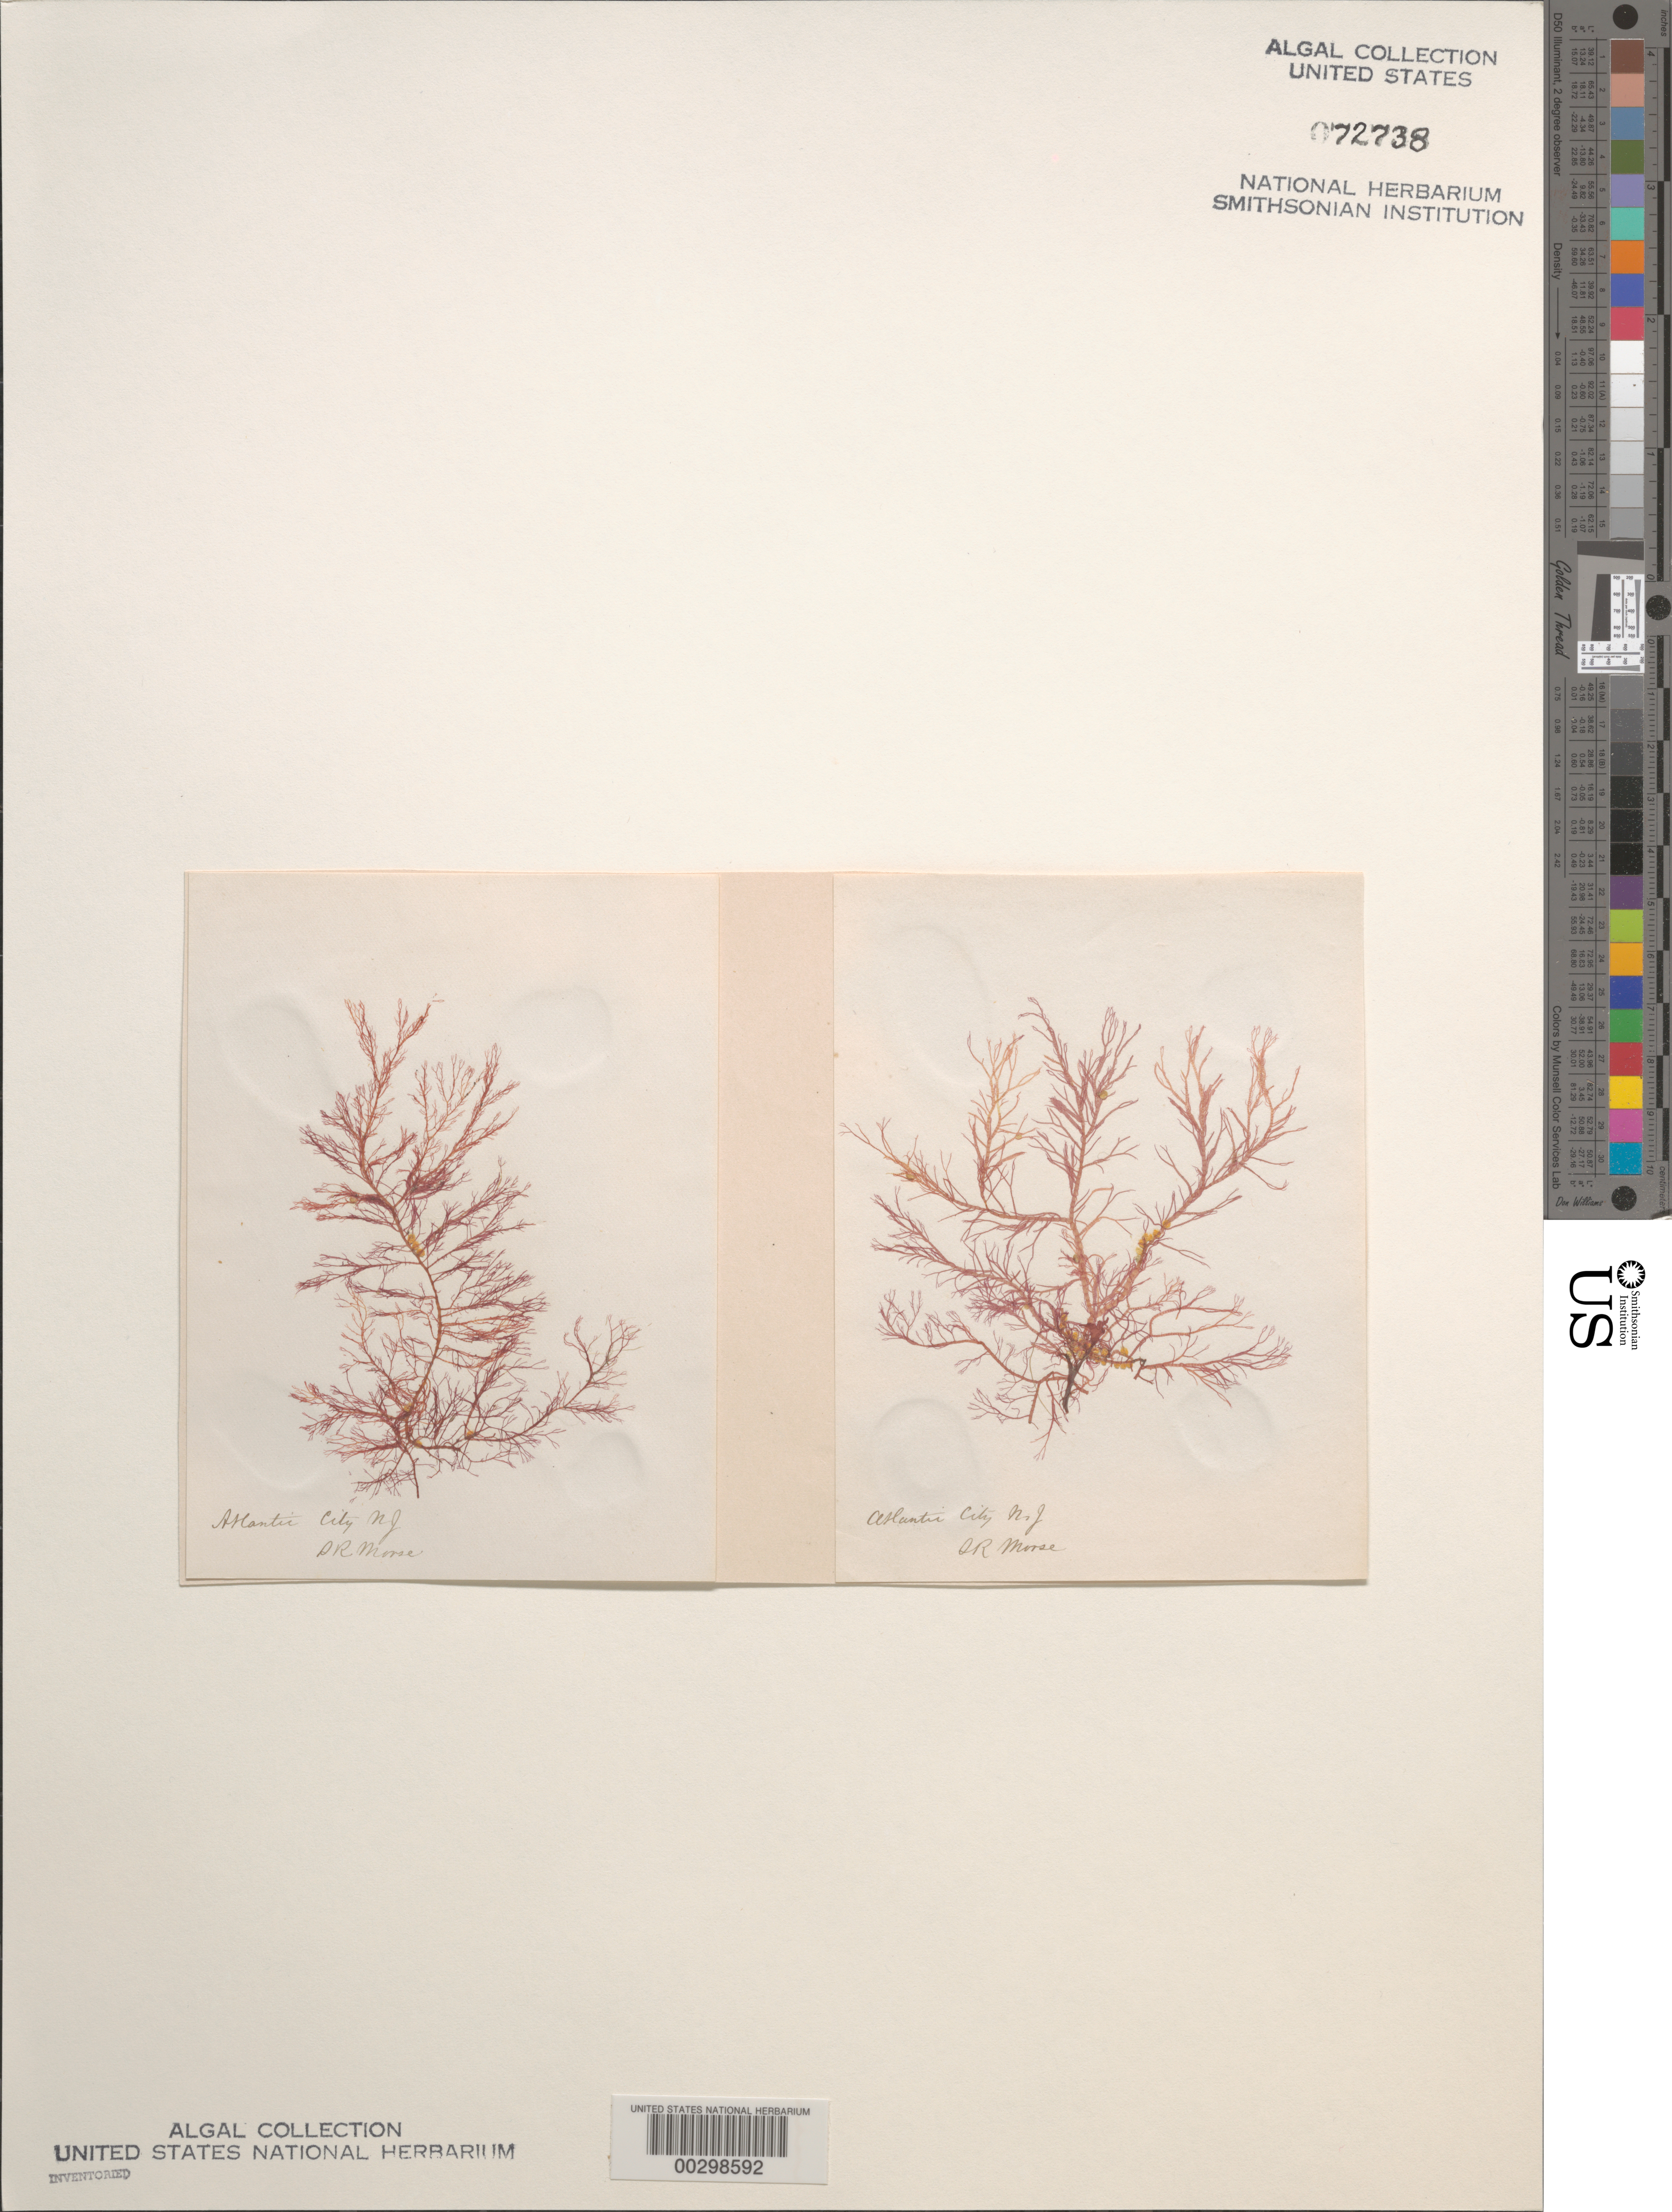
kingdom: Plantae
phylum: Rhodophyta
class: Florideophyceae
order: Ceramiales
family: Ceramiaceae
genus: Ceramium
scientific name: Ceramium rubrum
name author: C. Agardh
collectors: S. Morse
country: United States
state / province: New Jersey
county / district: Atlantic County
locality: Atlantic City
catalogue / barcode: US 72738